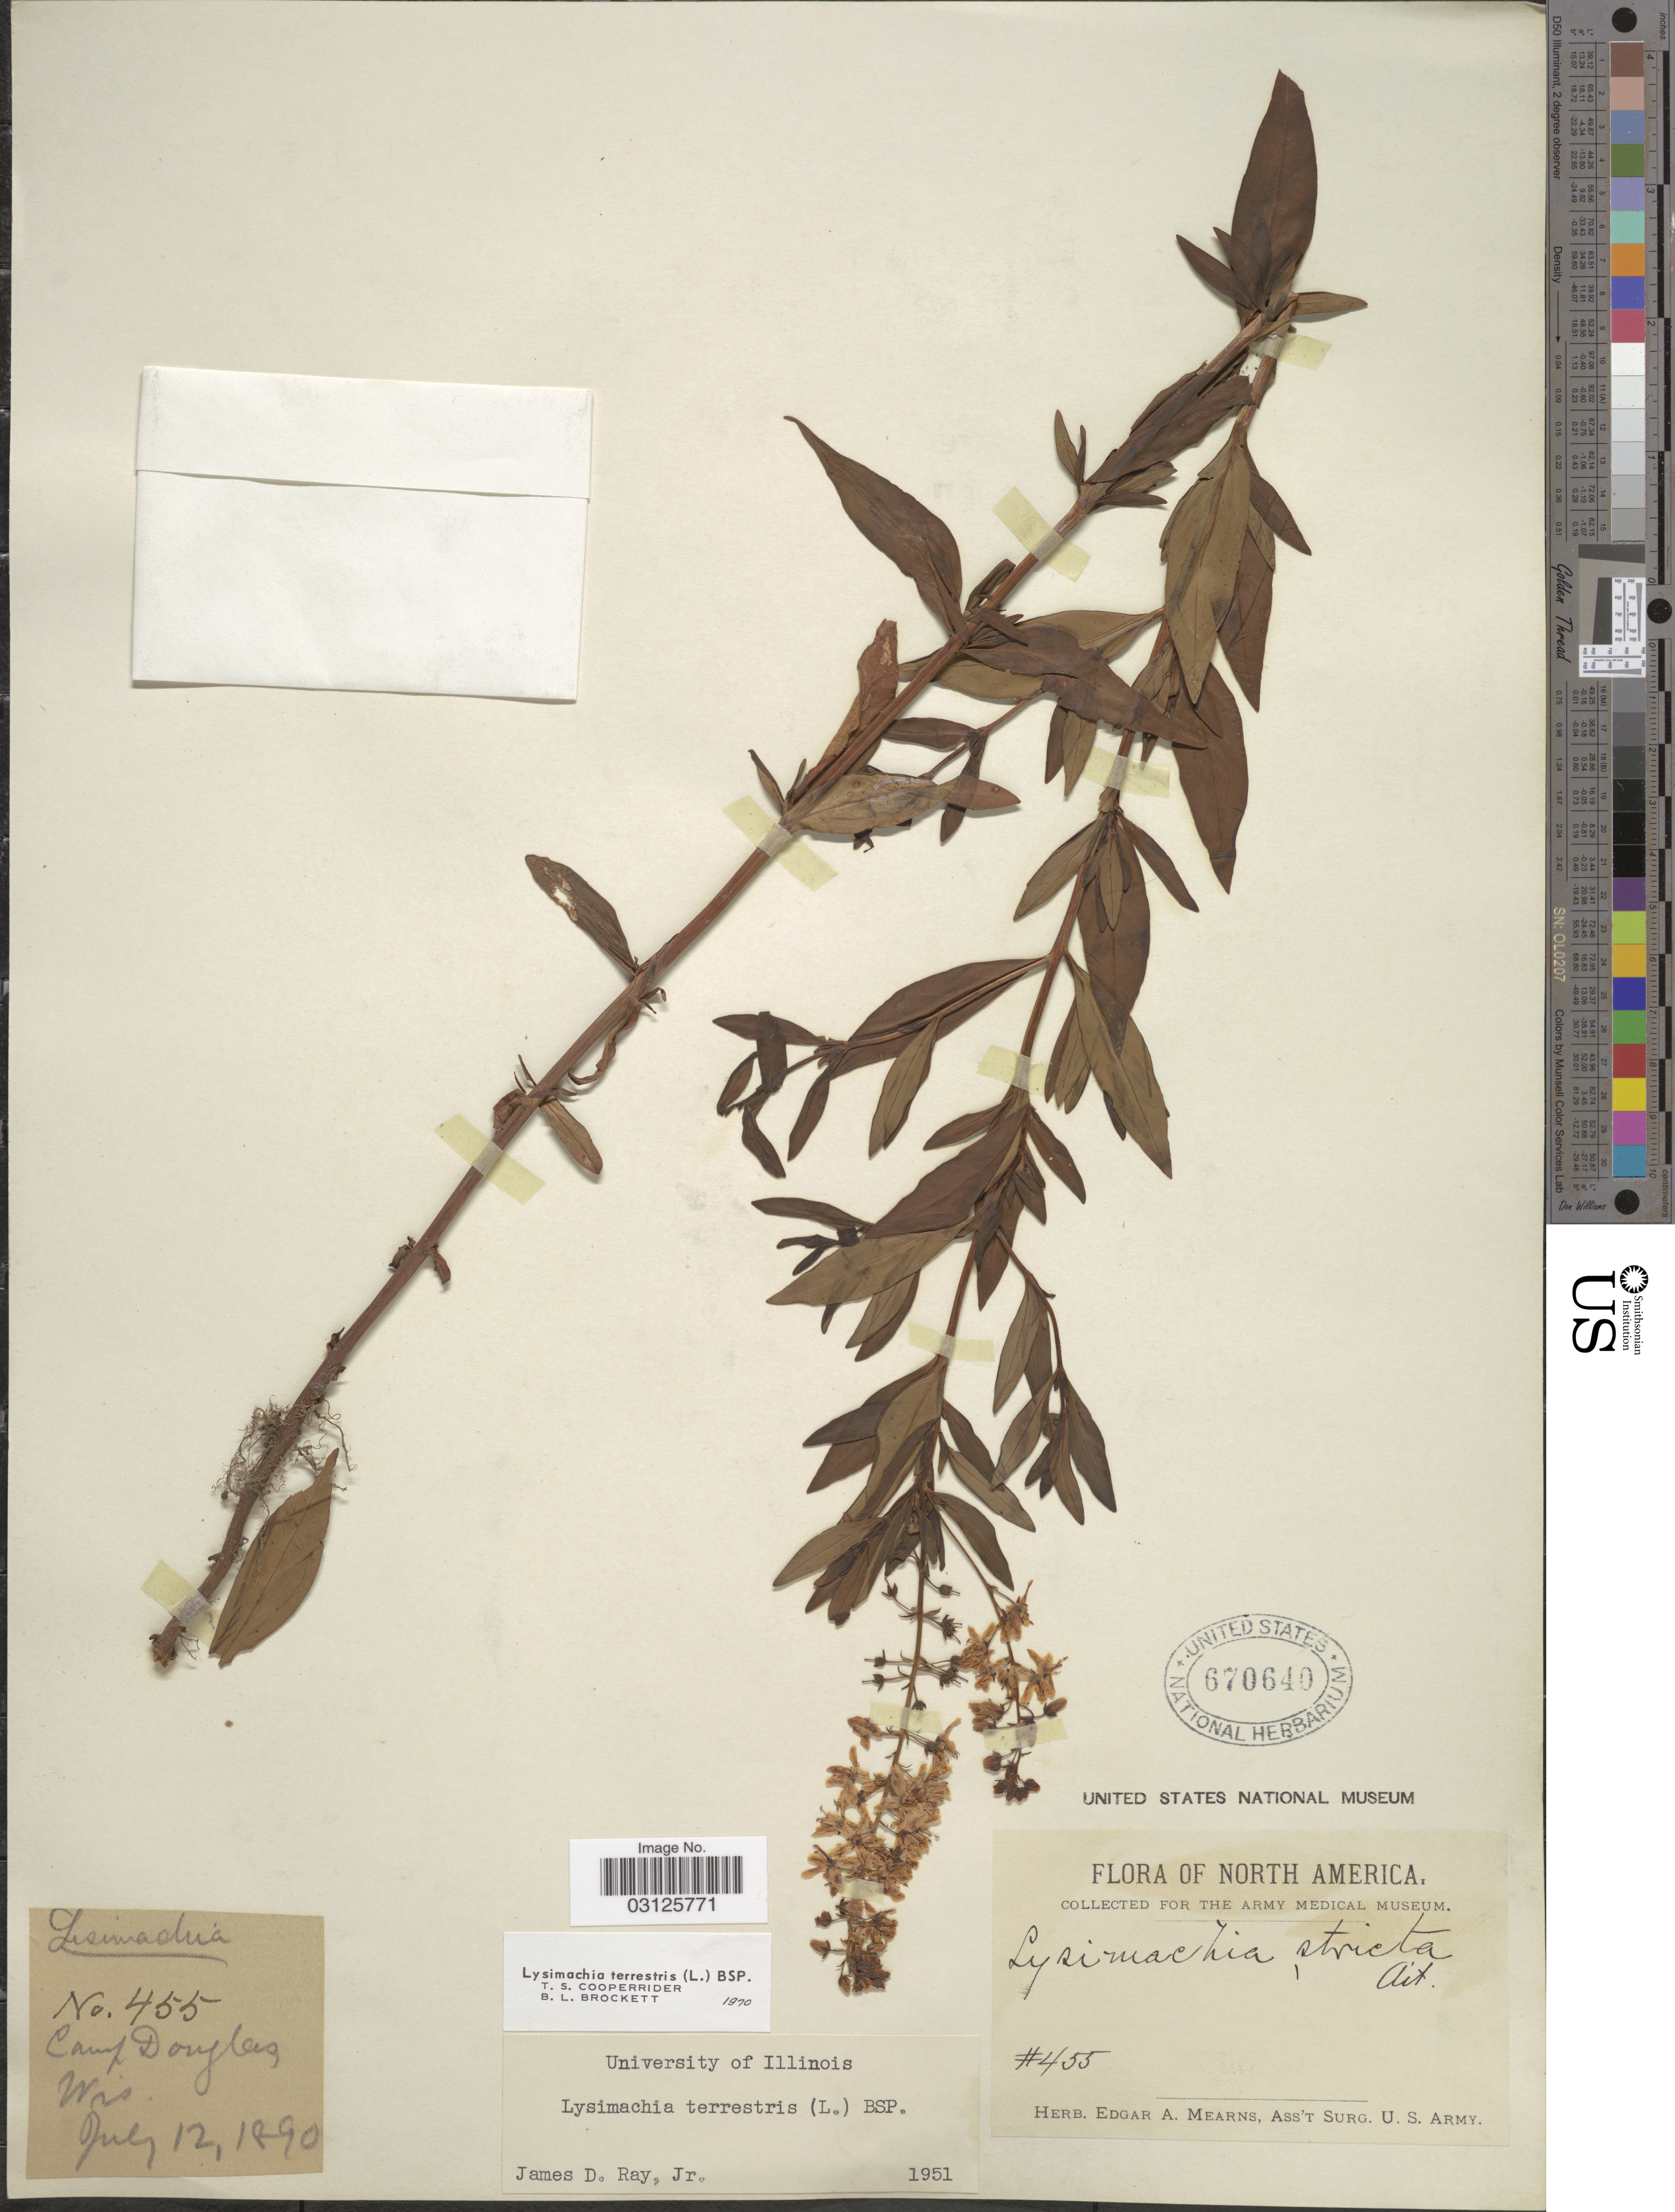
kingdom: Plantae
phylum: Tracheophyta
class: Magnoliopsida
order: Ericales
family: Primulaceae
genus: Lysimachia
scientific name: Lysimachia terrestris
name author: (L.) Britton, Stearns & Poggenb.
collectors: ex herb. Edgar A. Mearns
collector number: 455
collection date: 1890-07-12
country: United States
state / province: Wisconsin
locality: Camp Douglas.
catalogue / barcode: US 670640